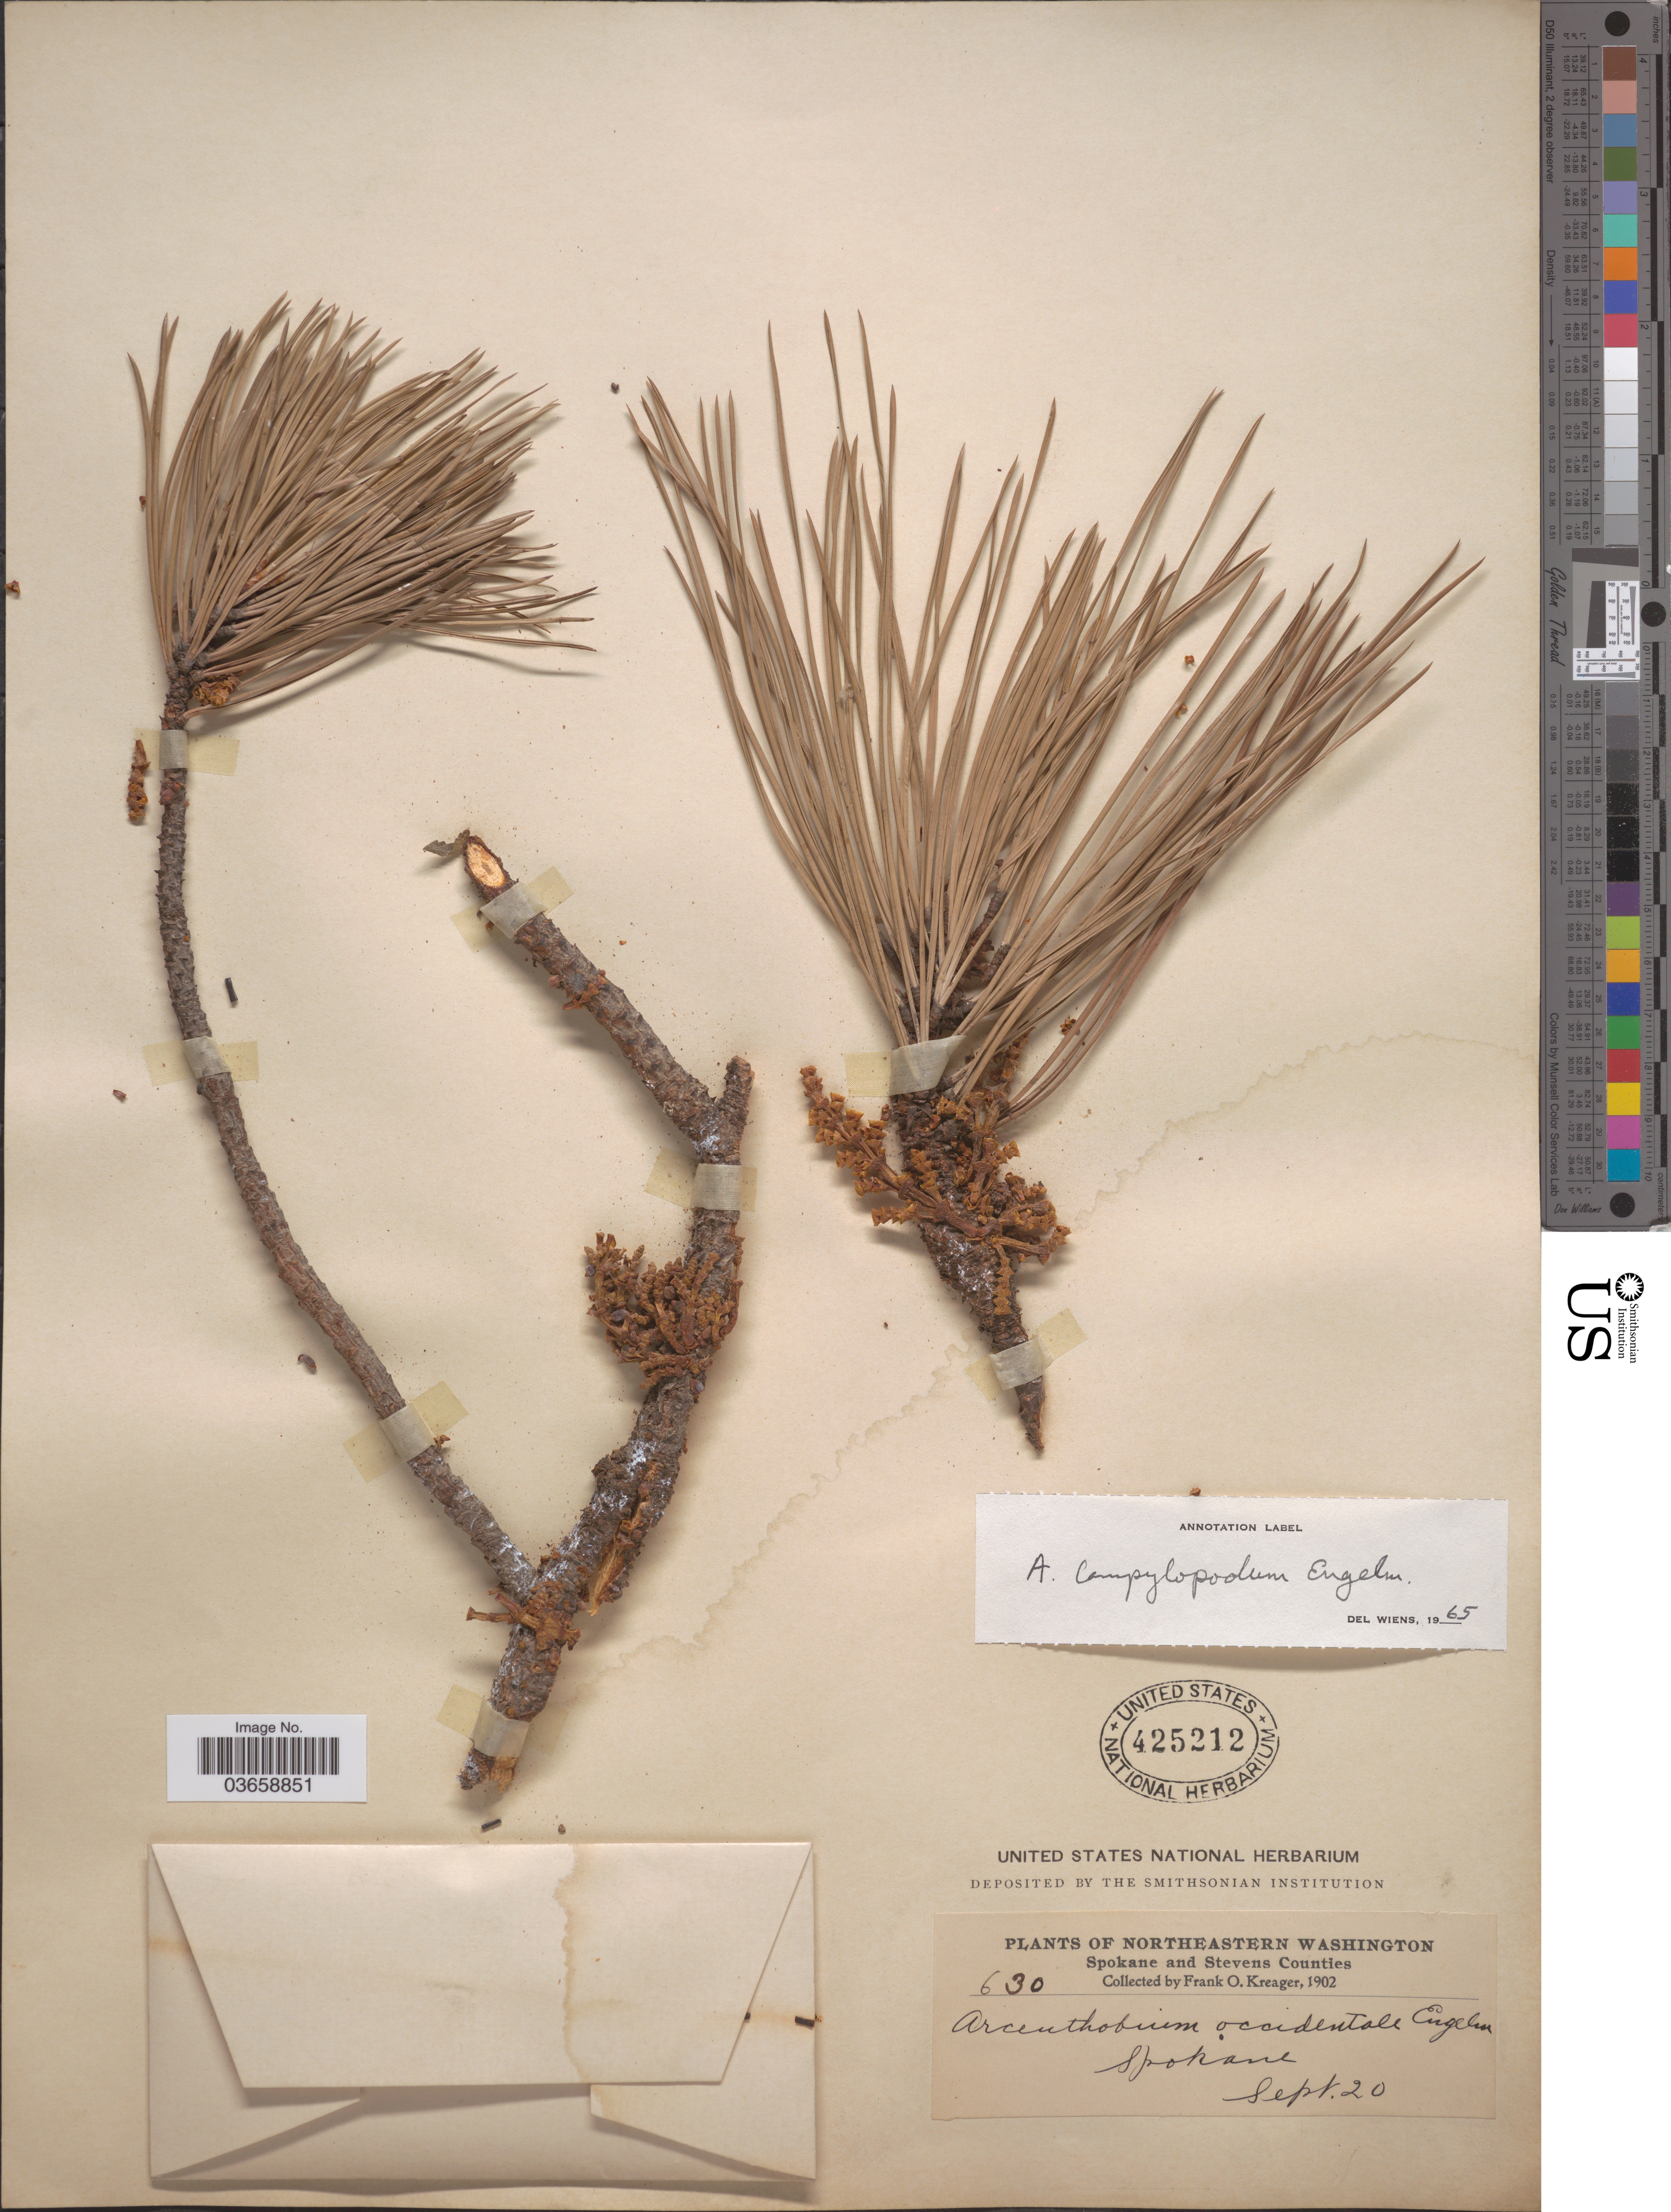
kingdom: Plantae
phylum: Tracheophyta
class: Magnoliopsida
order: Santalales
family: Viscaceae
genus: Arceuthobium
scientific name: Arceuthobium campylopodum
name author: Engelm.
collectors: F. Kreager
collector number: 630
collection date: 1902-09-20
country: United States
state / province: Washington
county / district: Spokane / Stevens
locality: Northeastern Washington. Spokane and Stevens Counties. Spokane.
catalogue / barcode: US 425212